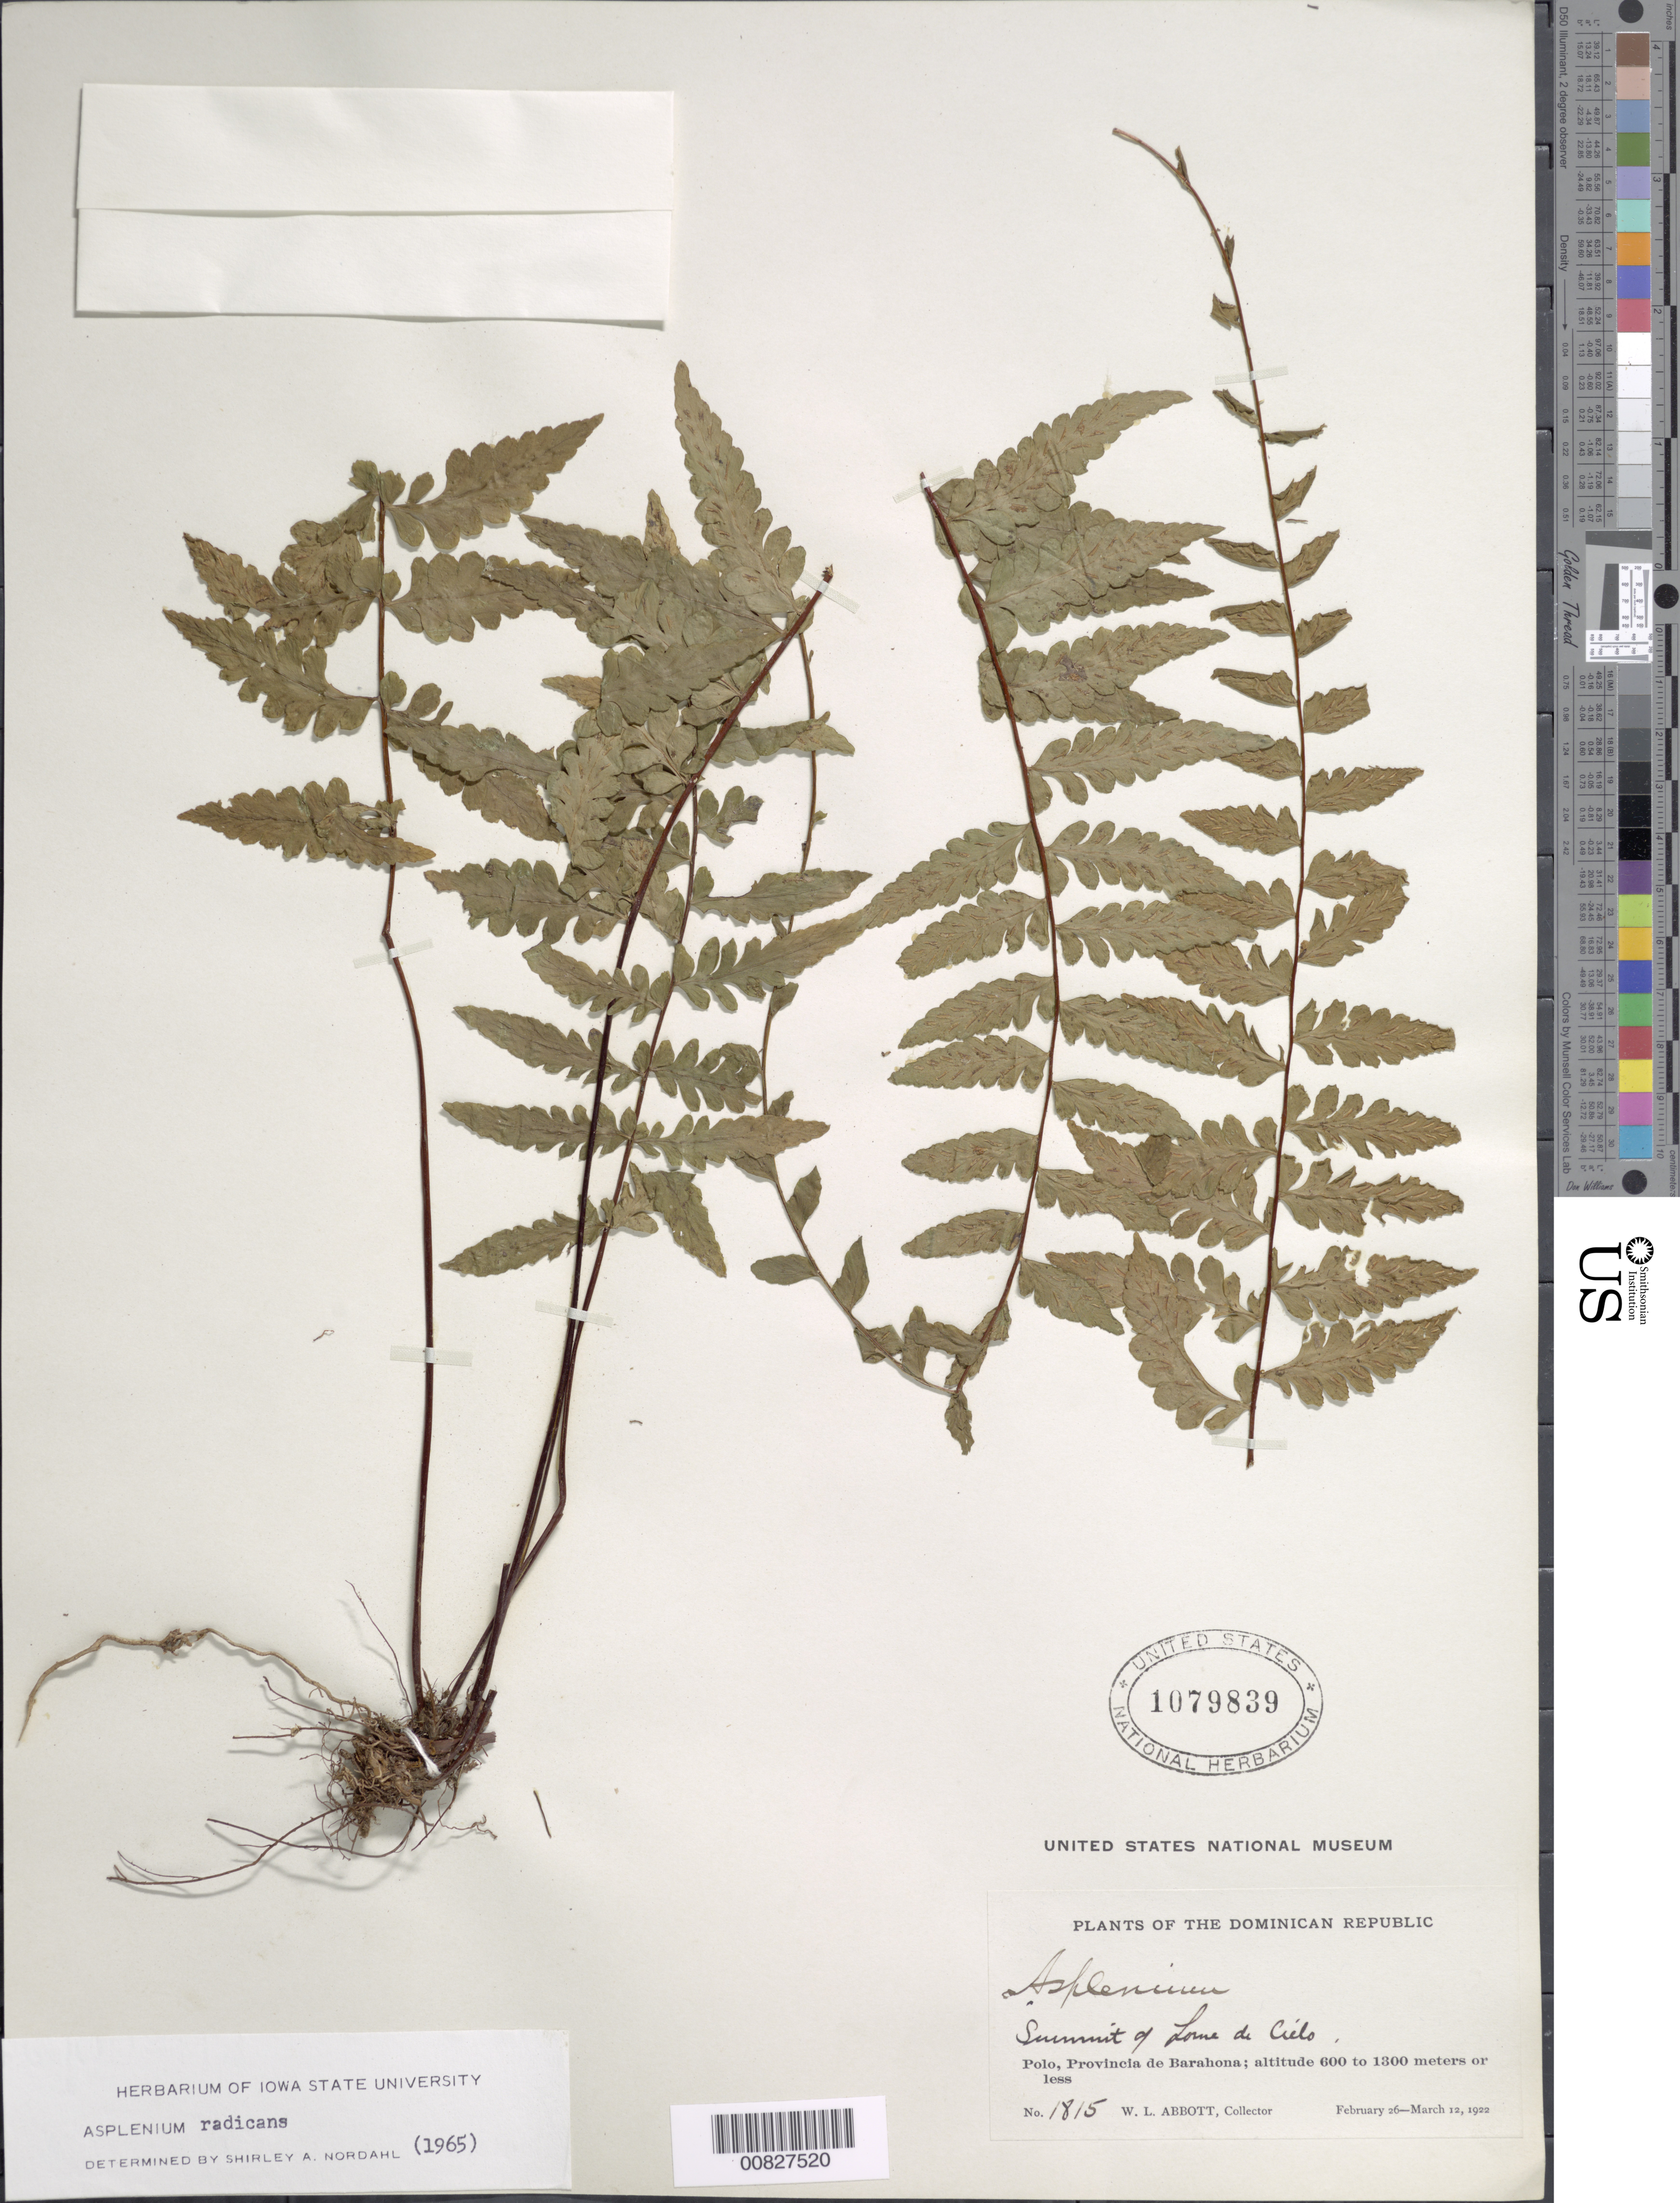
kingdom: Plantae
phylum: Tracheophyta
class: Polypodiopsida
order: Polypodiales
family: Aspleniaceae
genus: Asplenium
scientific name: Asplenium radicans var. alloeopteron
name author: (Kunze ex Klotzsch) Lellinger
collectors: W. L. Abbott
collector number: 1815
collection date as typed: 26 Feb 1922 to 12 Mar 1922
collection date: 1922-02-26/1922-03-12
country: Dominican Republic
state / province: Barahona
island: Hispaniola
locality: Polo, Loma de Cielo, summit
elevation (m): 600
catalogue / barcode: US 1079839